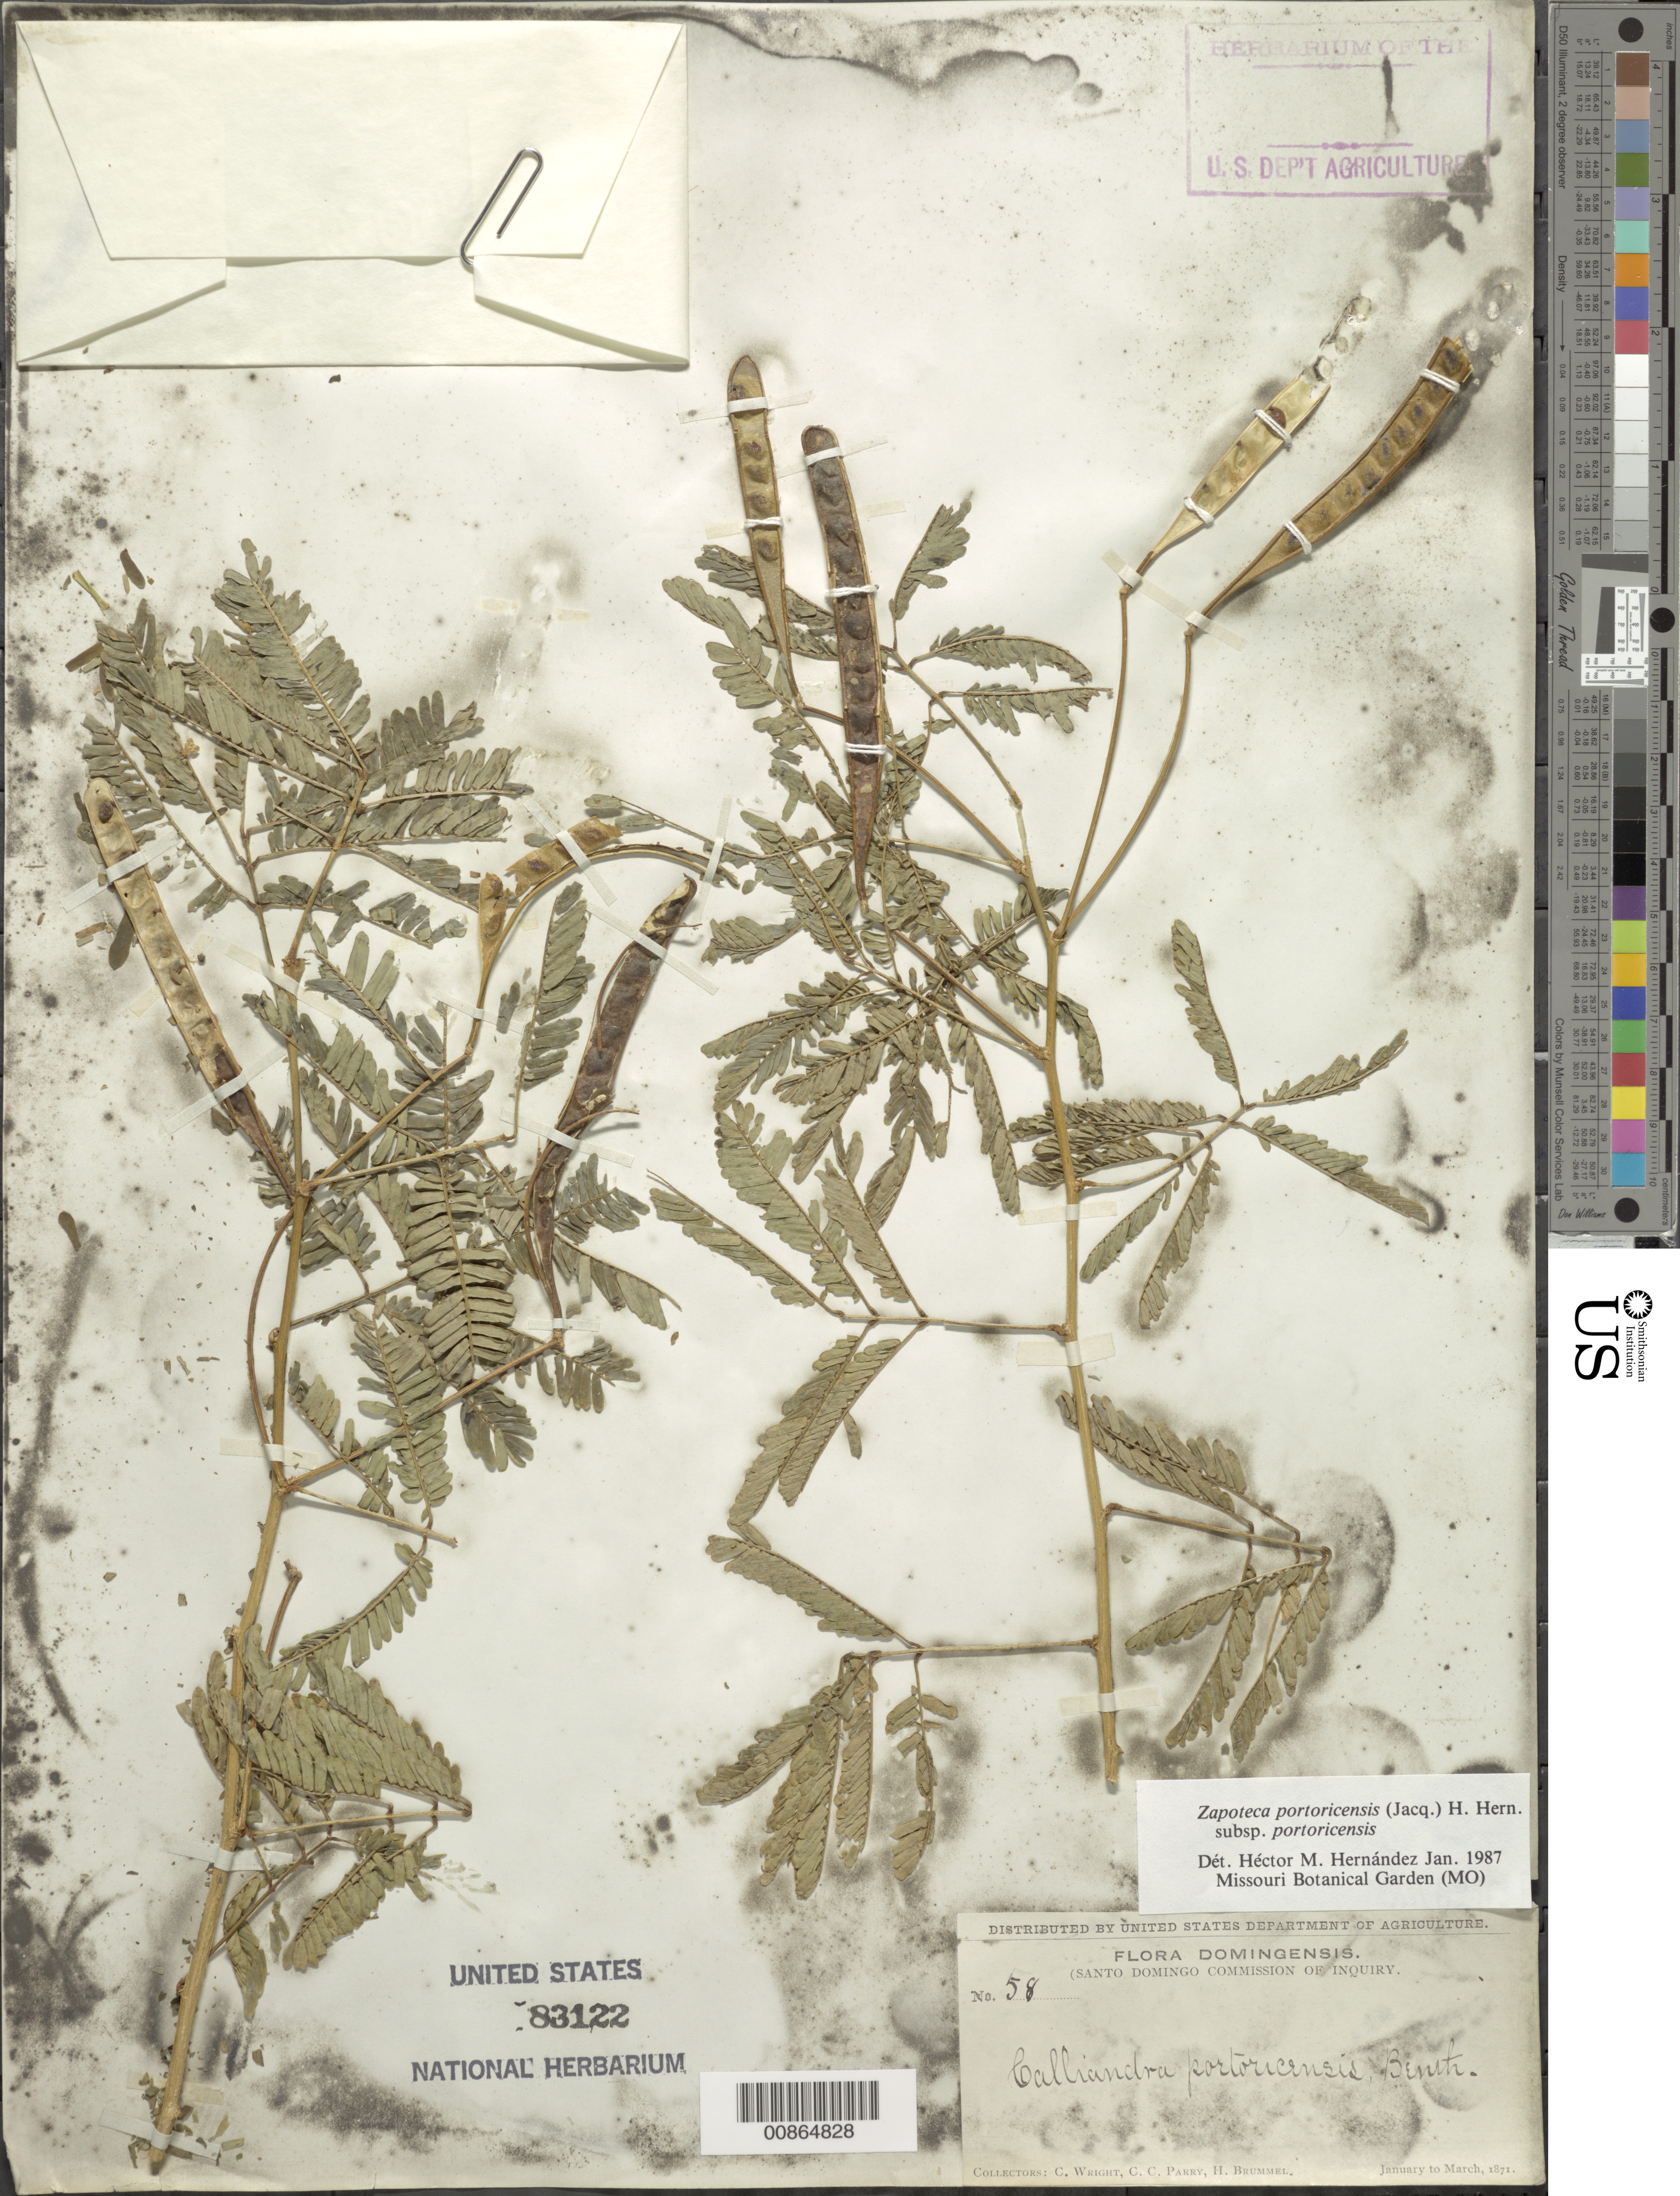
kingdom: Plantae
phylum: Tracheophyta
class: Magnoliopsida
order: Fabales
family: Fabaceae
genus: Zapoteca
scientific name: Zapoteca portoricensis subsp. portoricensis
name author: (Jacq.) H.M. Hern.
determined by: Hernandez, H. M., (MO), Missouri Botanical Garden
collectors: C. Wright, C. C. Parry & H. Brummel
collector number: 58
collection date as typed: Jan 1871 to -- Mar 1871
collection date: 1871-01/1871-03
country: Dominican Republic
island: Hispaniola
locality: Dominican Republic.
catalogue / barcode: US 83122